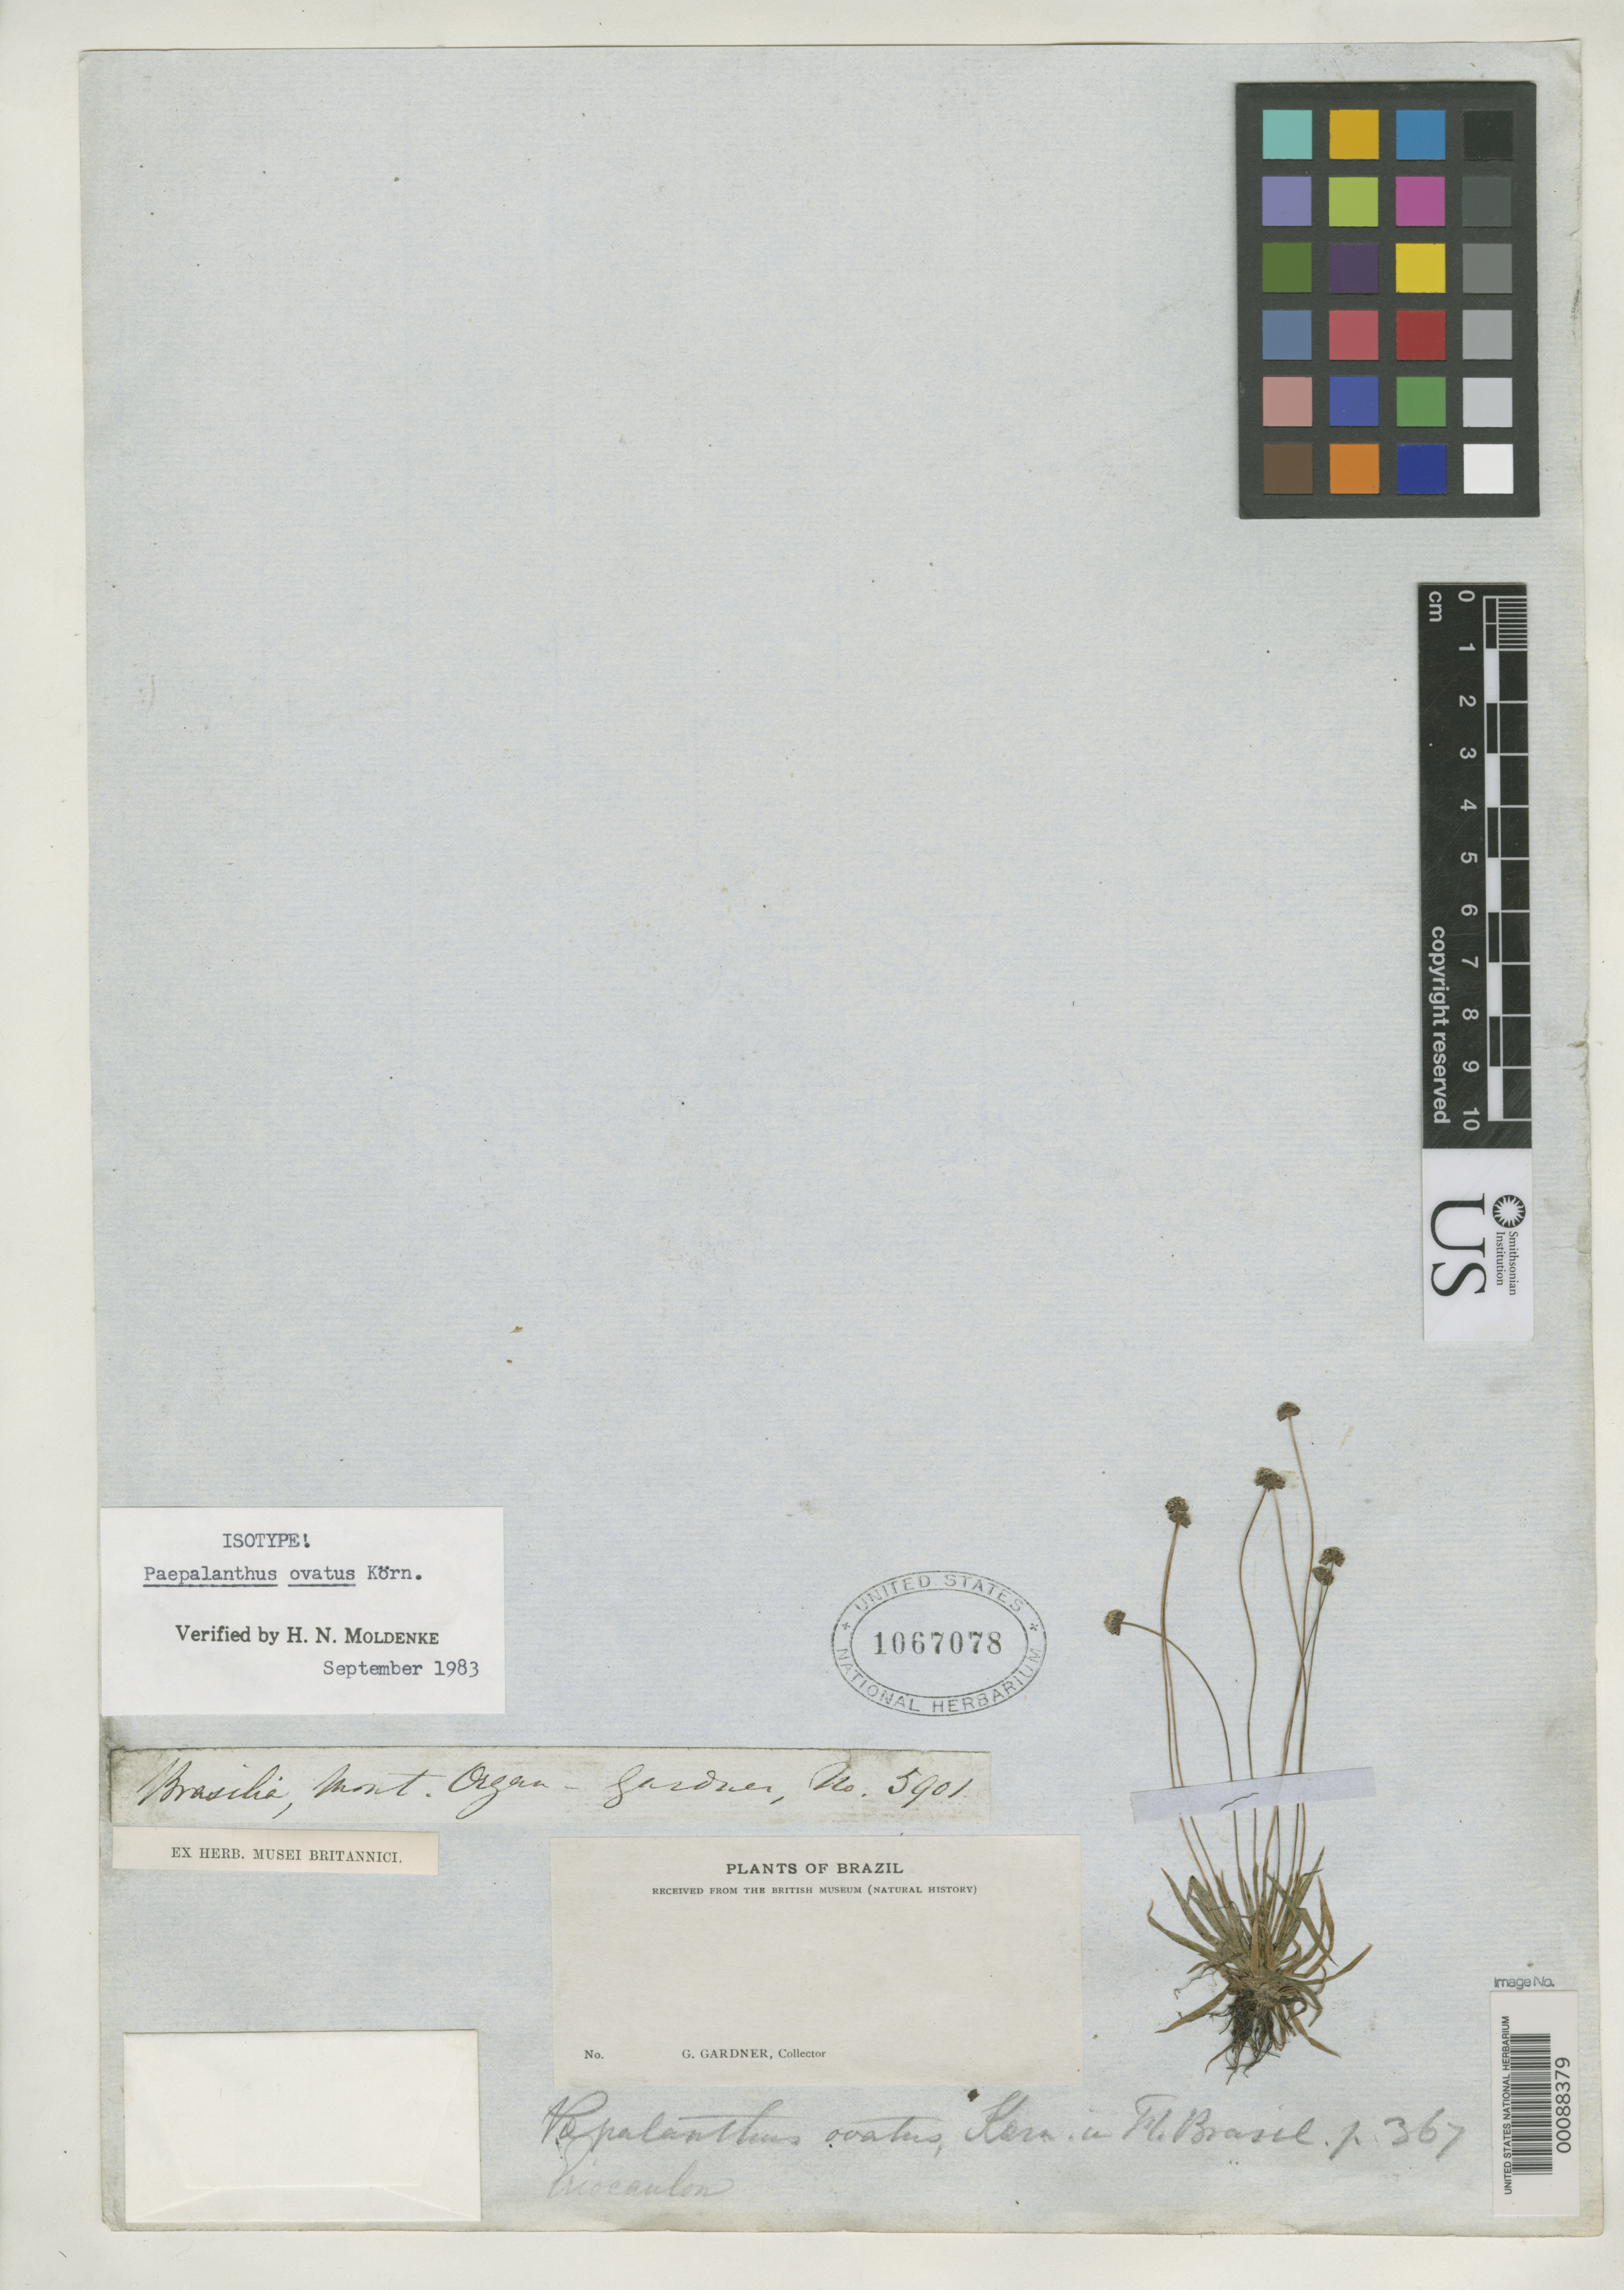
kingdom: Plantae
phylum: Tracheophyta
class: Liliopsida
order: Poales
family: Eriocaulaceae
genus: Paepalanthus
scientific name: Paepalanthus ovatus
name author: Körn. in Mart.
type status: Isotype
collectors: G. Gardner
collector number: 5901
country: Brazil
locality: Serra dos Orgaos.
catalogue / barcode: US 1067078